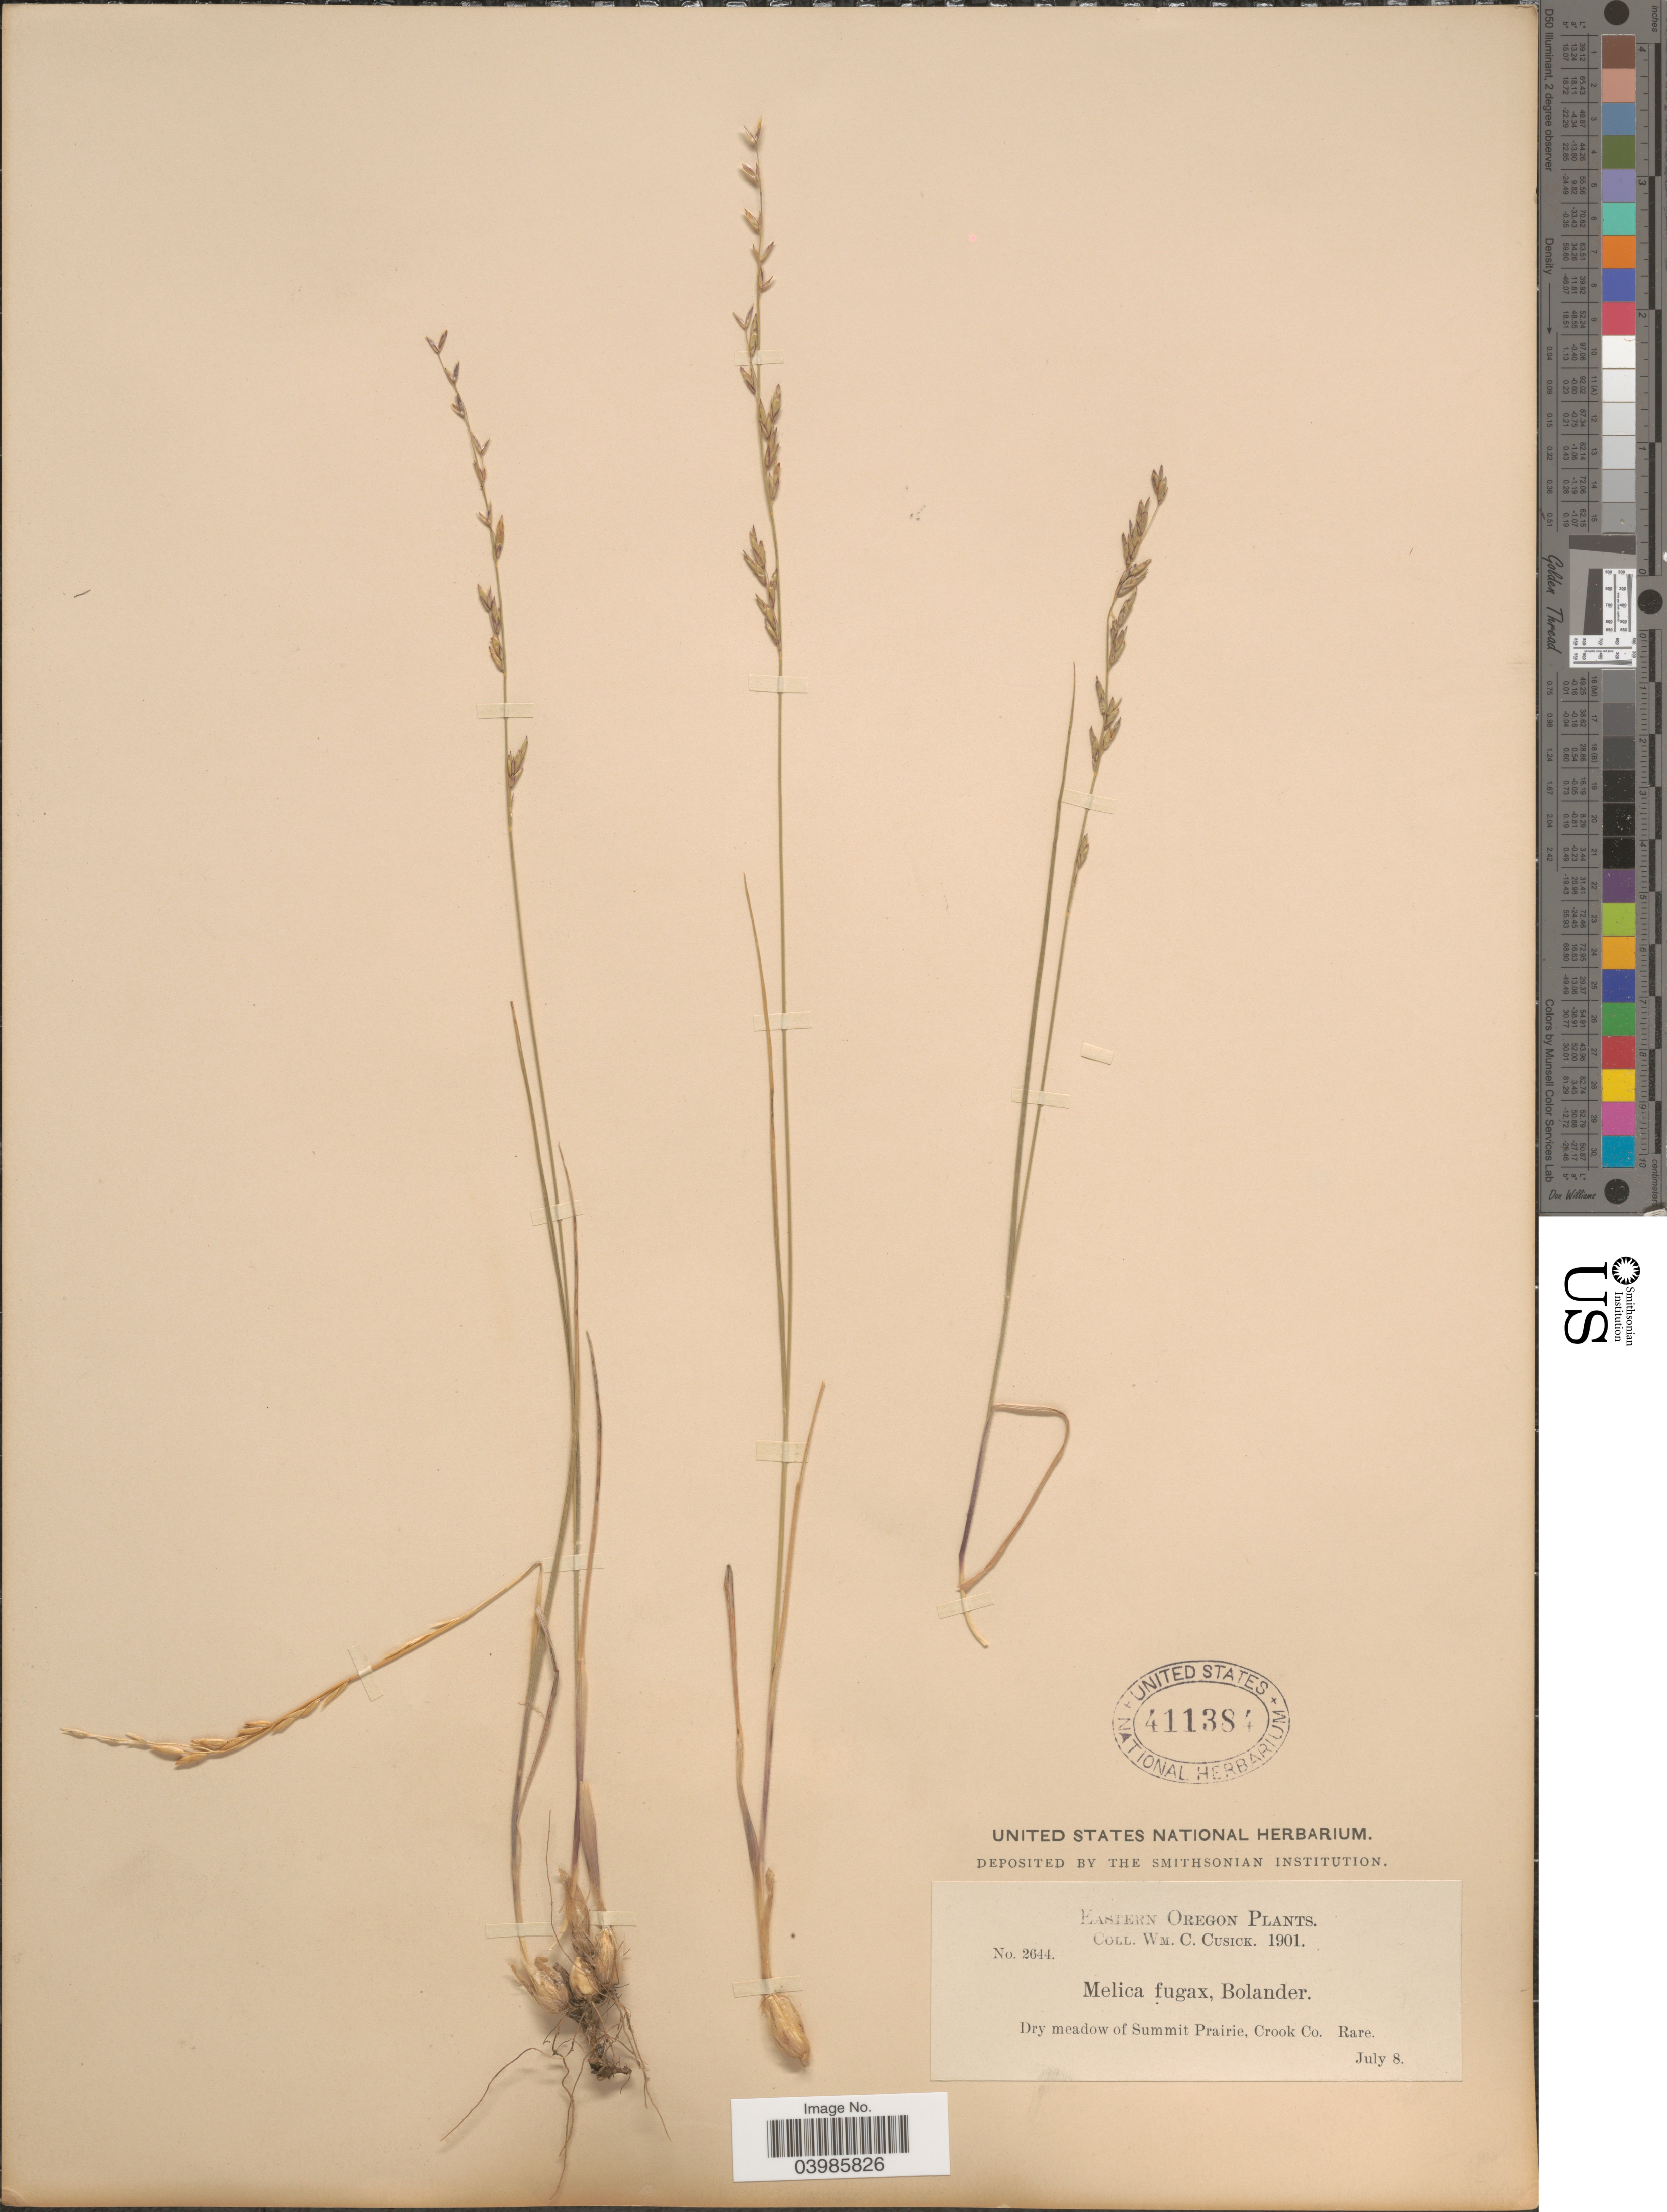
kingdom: Plantae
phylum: Tracheophyta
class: Liliopsida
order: Poales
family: Poaceae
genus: Melica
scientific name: Melica fugax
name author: Bol.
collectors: W. C. Cusick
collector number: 2644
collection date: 1901-07-08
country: United States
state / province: Oregon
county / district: Crook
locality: Eastern Oregon. Dry meadow of Summit Prairie, Crook Co.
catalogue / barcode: US 411384